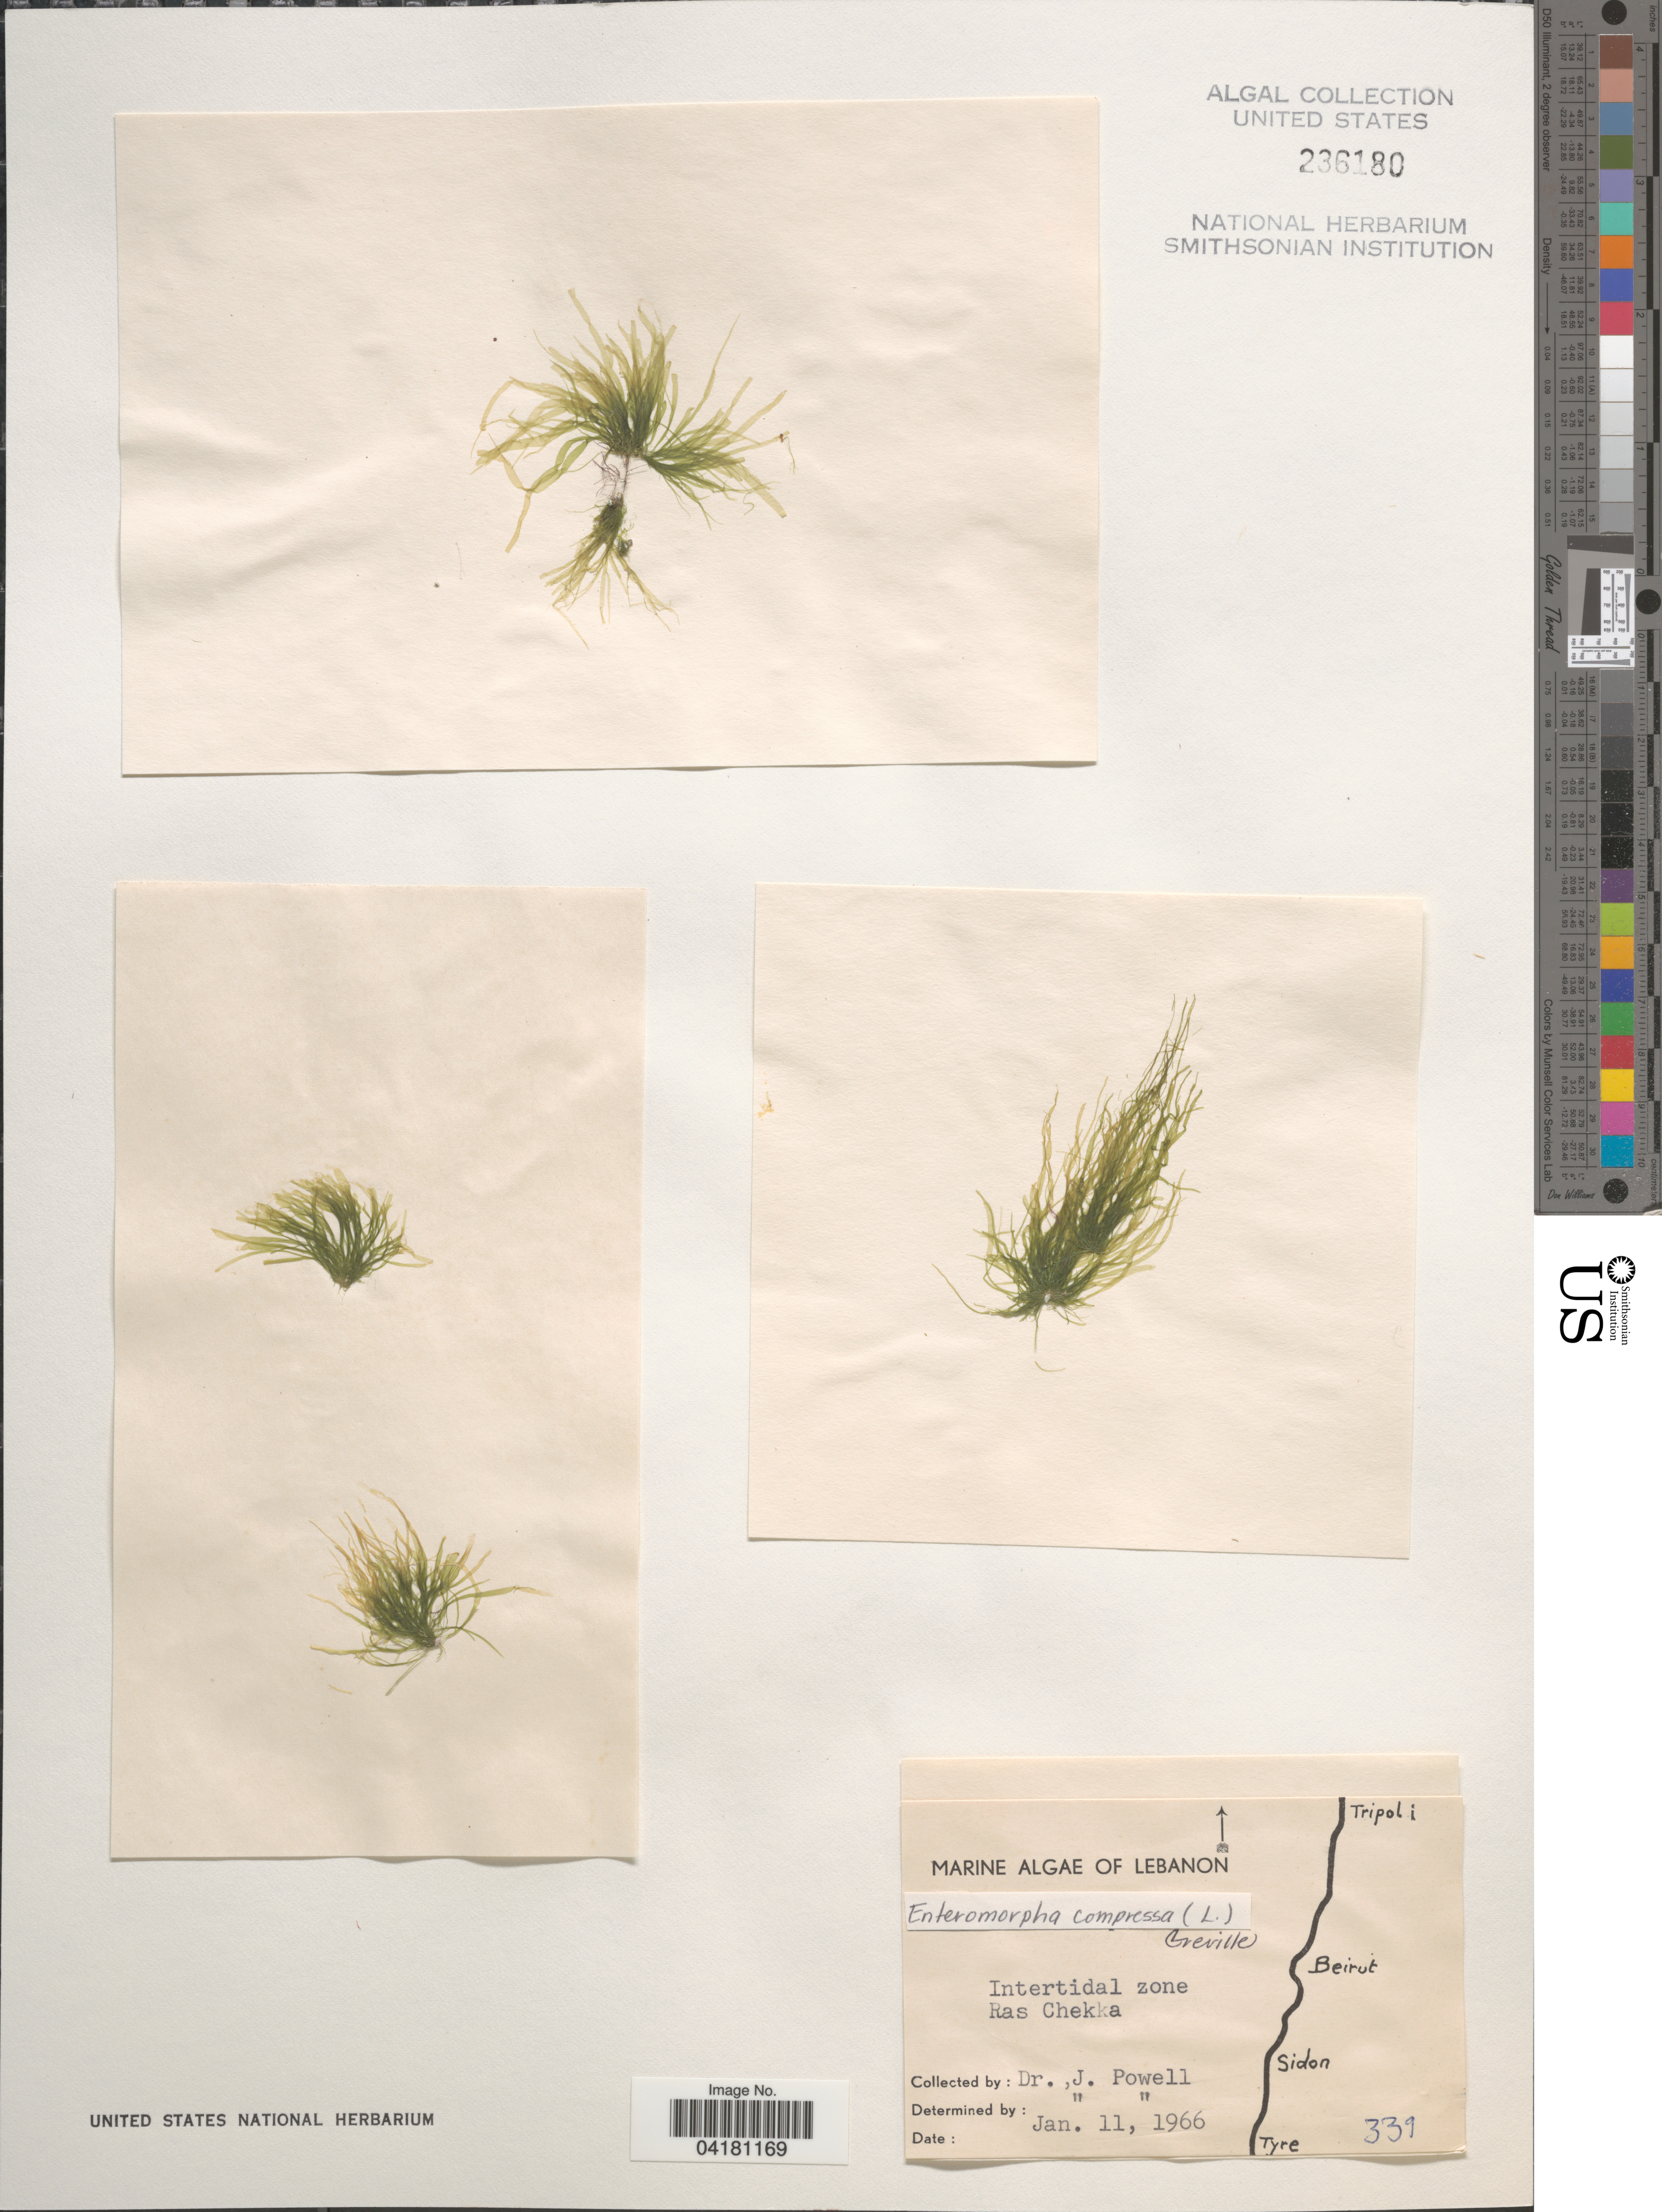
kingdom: Plantae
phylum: Chlorophyta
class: Ulvophyceae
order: Ulvales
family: Ulvaceae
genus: Ulva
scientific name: Ulva compressa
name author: L.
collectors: J. Powell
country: Lebanon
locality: Intertidal zone Ras Chekka.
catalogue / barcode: US 236180